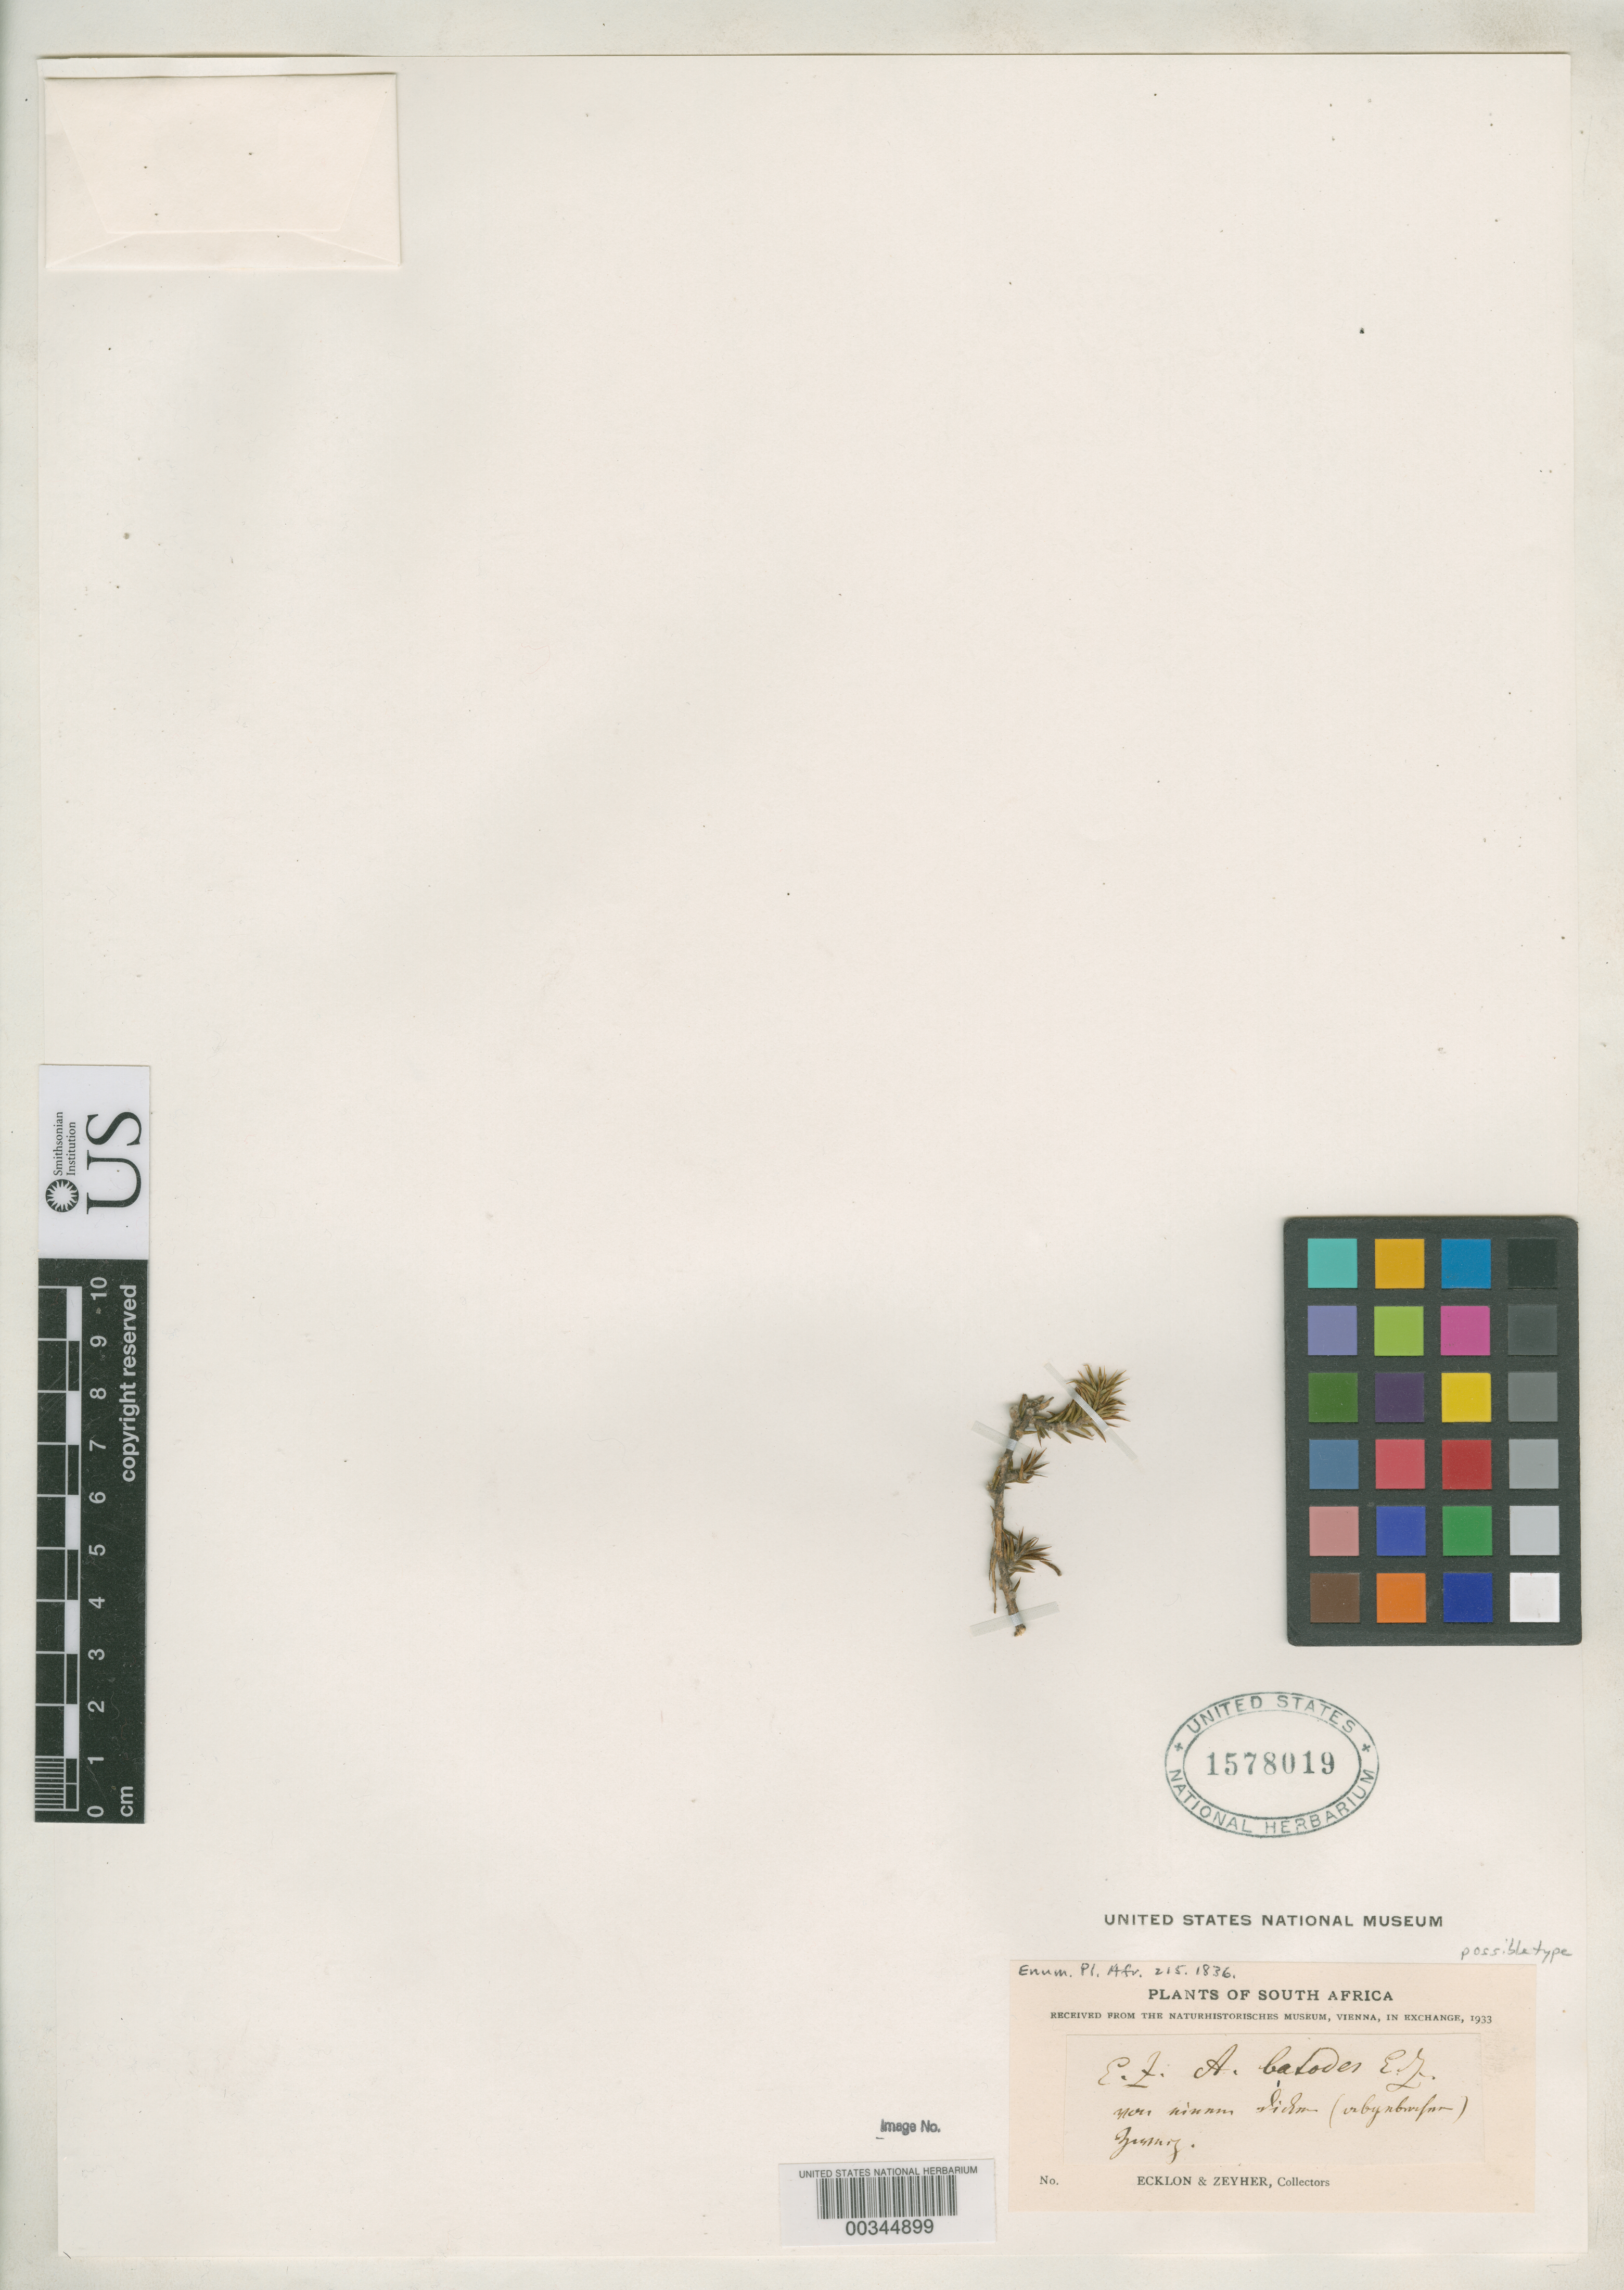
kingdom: Plantae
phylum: Tracheophyta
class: Magnoliopsida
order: Fabales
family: Fabaceae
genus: Aspalathus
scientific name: Aspalathus batodes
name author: Eckl. & Zeyh.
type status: Possible Type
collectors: C. F. Ecklon & C. Zeyher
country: South Africa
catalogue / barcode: US 1578019